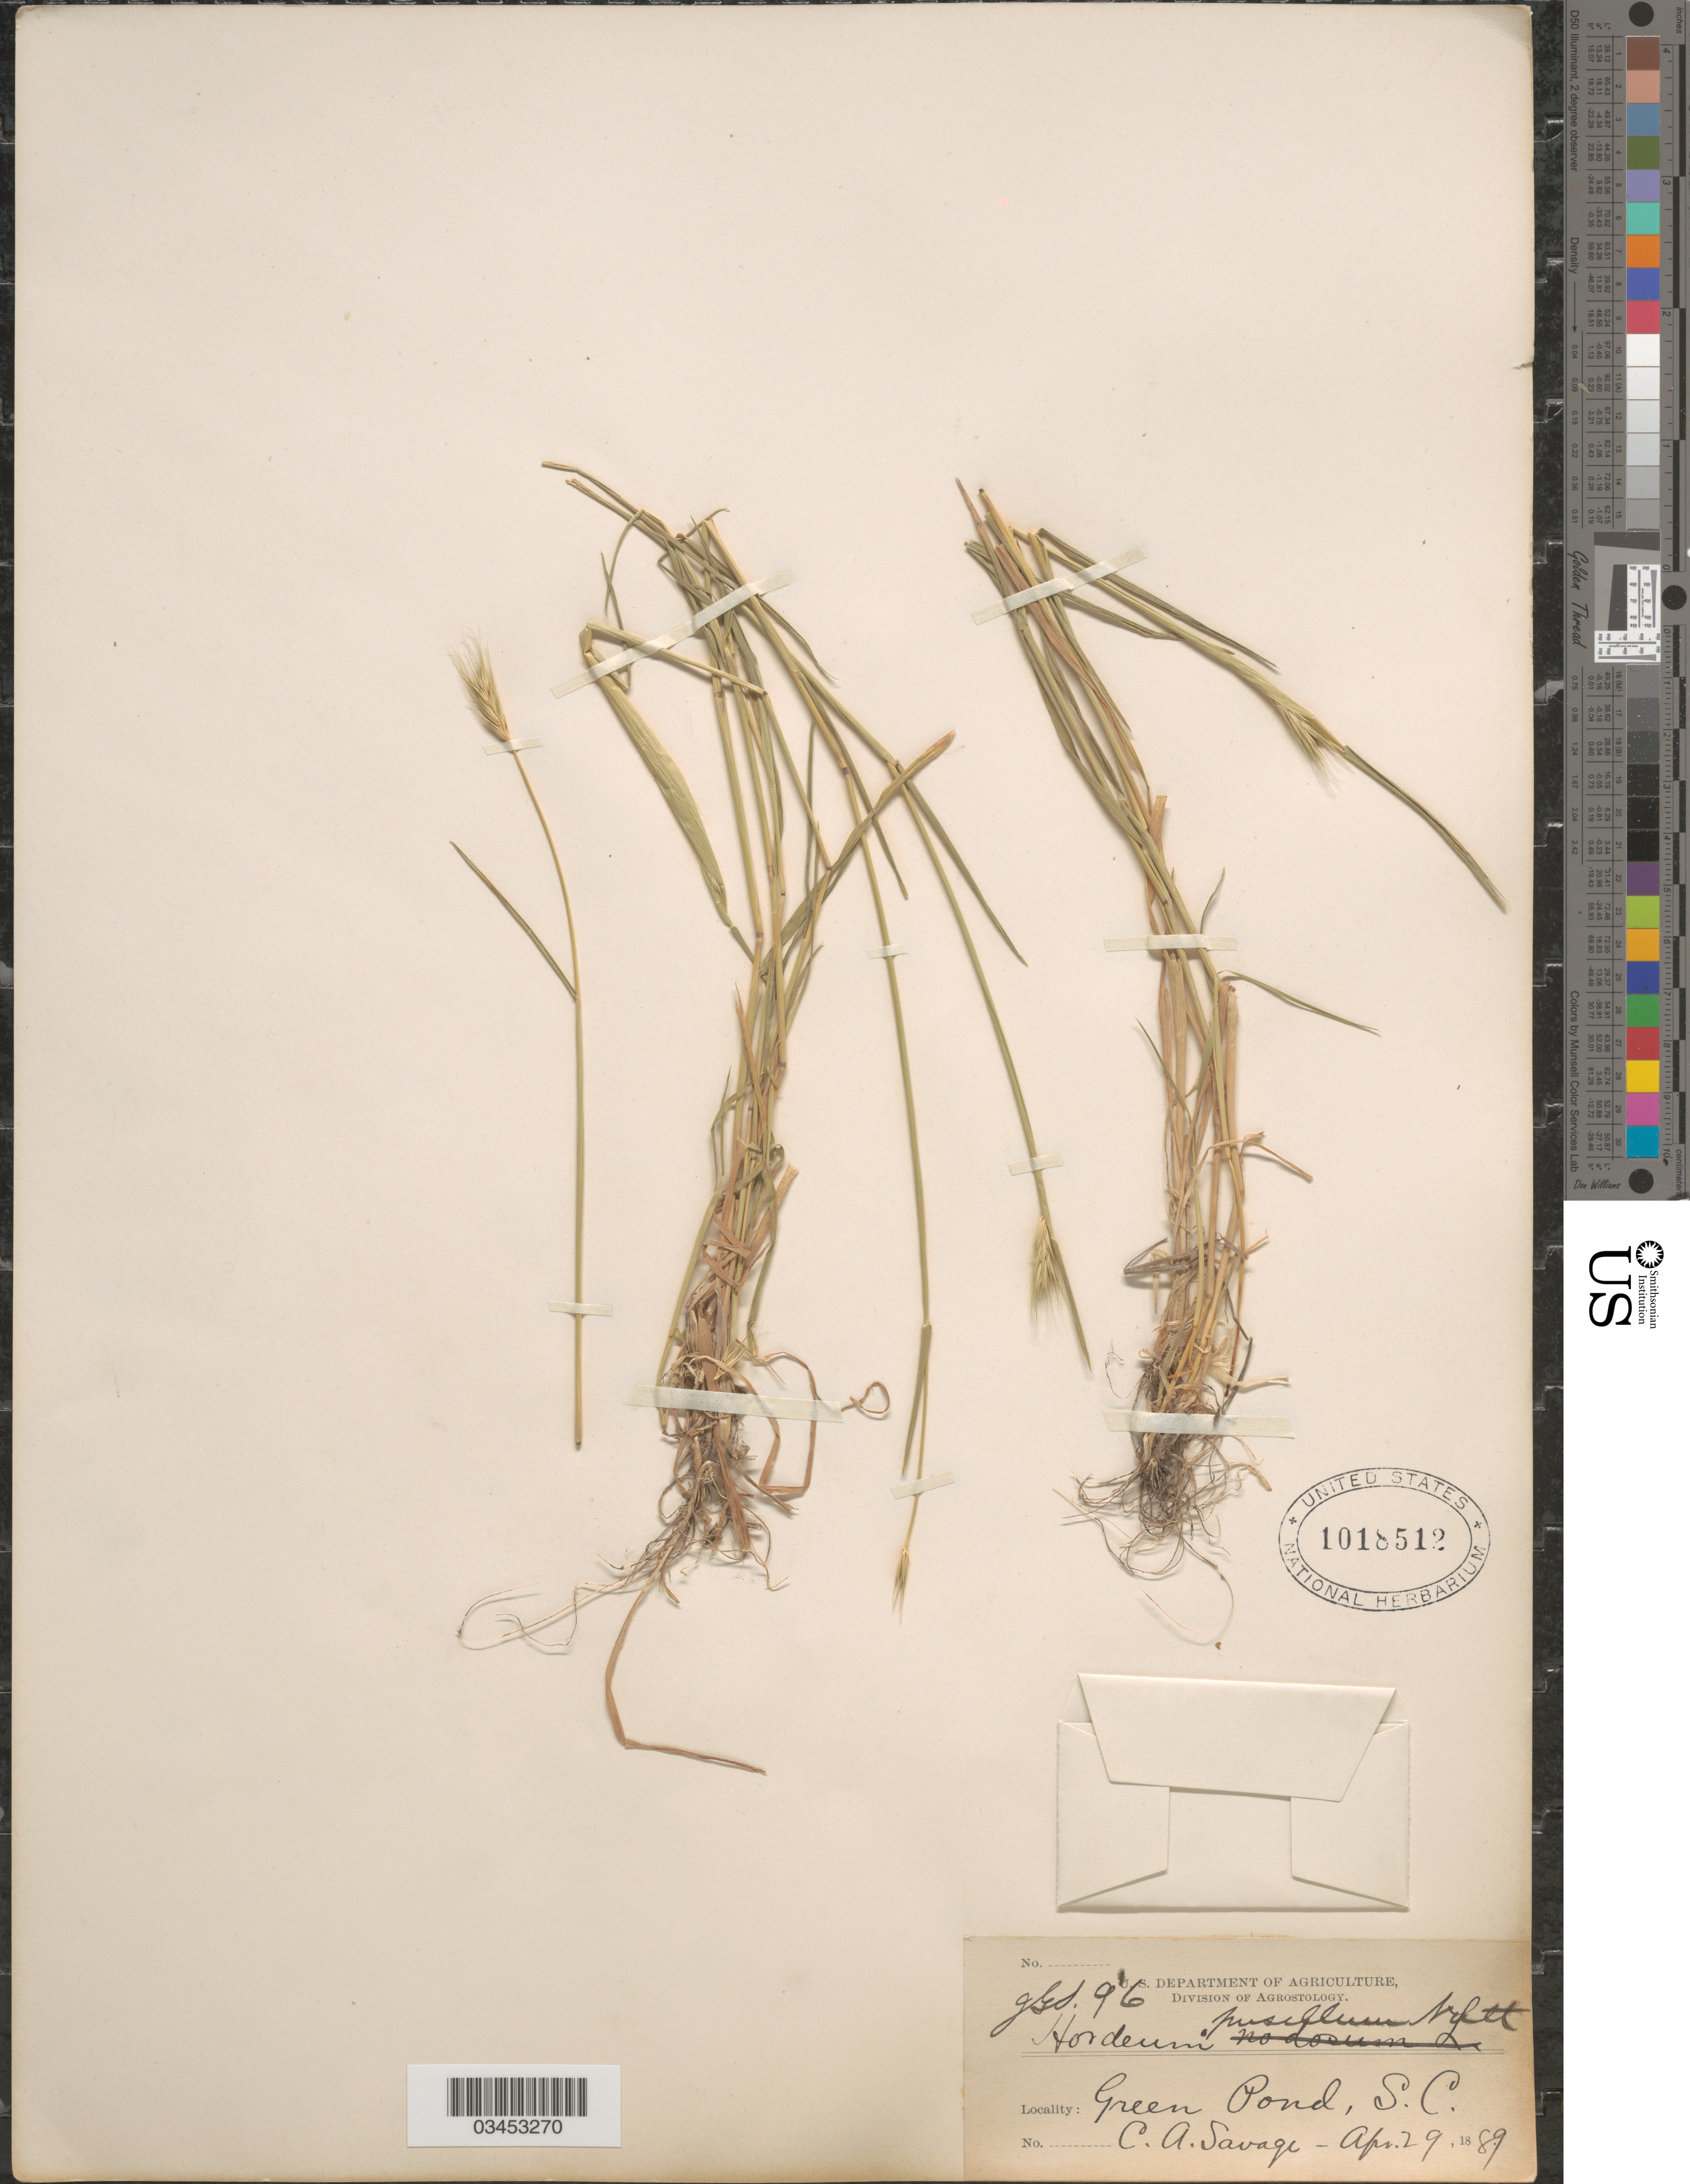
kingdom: Plantae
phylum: Tracheophyta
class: Liliopsida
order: Poales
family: Poaceae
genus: Hordeum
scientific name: Hordeum pusillum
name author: Nutt.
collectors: C. Savage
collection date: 1889-04-29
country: United States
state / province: South Carolina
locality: Green Pond.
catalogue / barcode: US 1018512